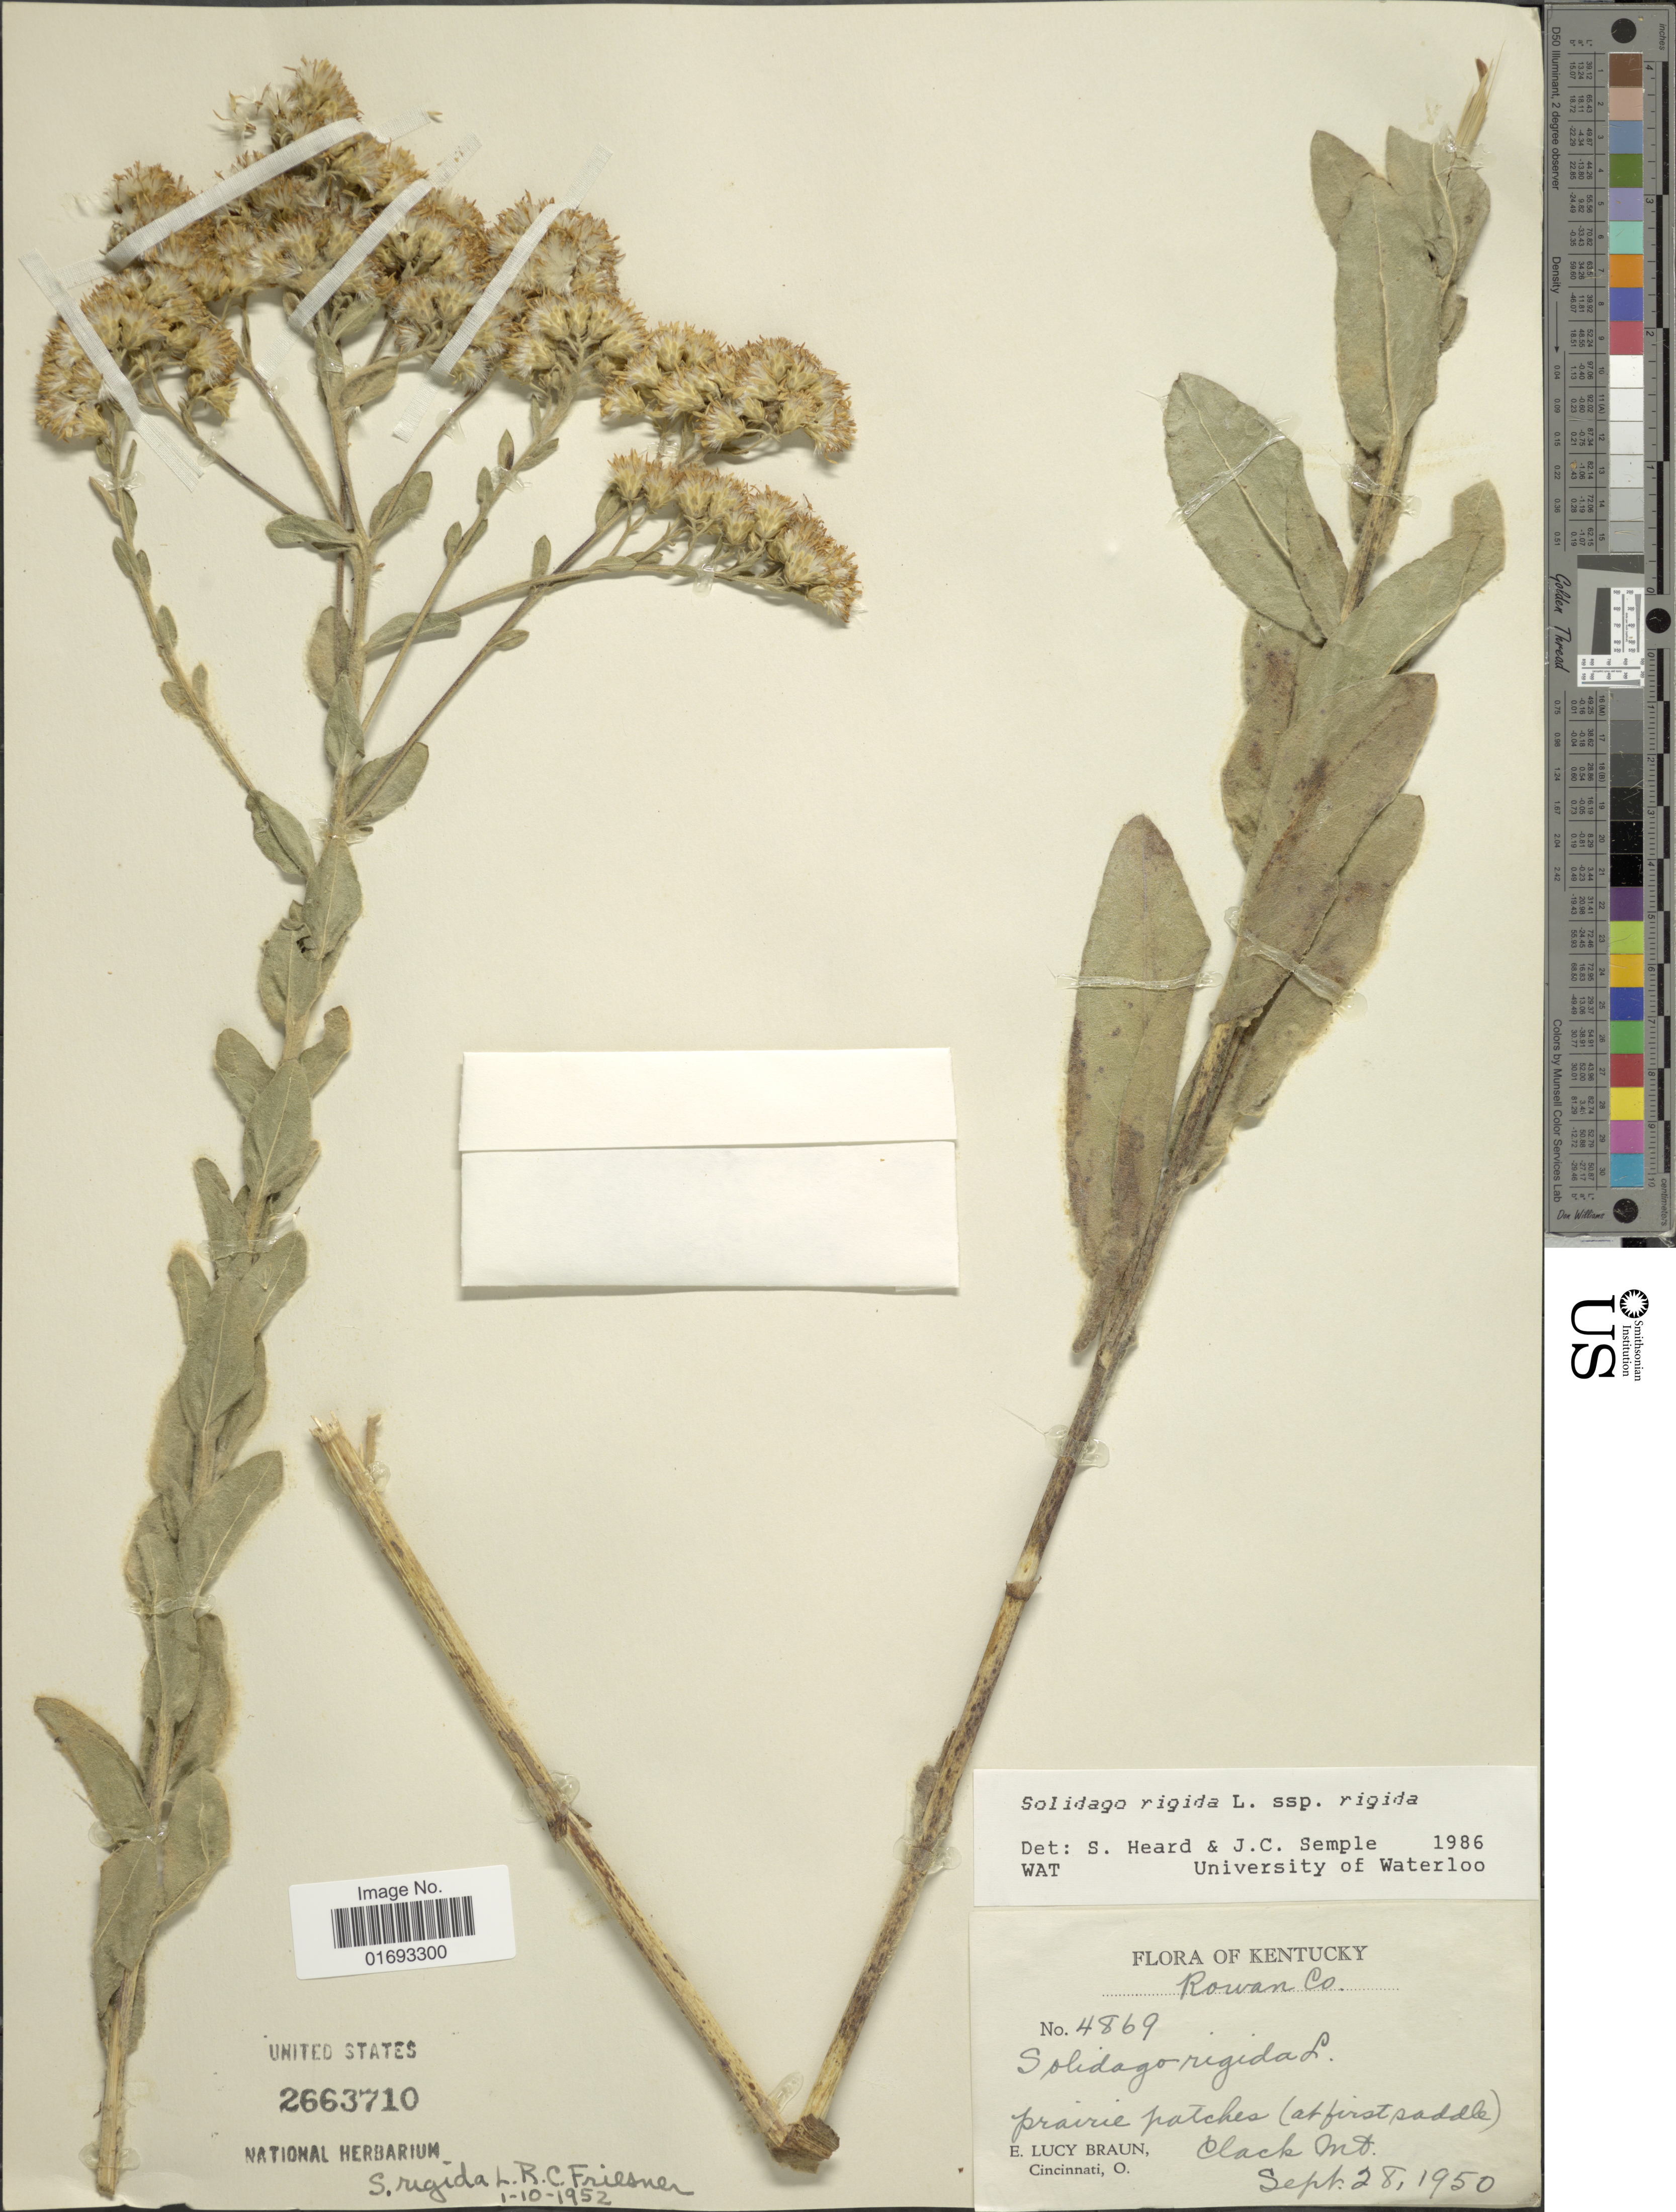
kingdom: Plantae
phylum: Tracheophyta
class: Magnoliopsida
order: Asterales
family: Asteraceae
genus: Oligoneuron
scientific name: Oligoneuron rigidum var. rigidum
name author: (L.) Small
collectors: E. L. Braun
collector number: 4869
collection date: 1950-09-28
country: United States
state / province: Kentucky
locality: Rowan Co., prarier patches (at first saddle) Clack Mt.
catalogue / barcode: US 2663710